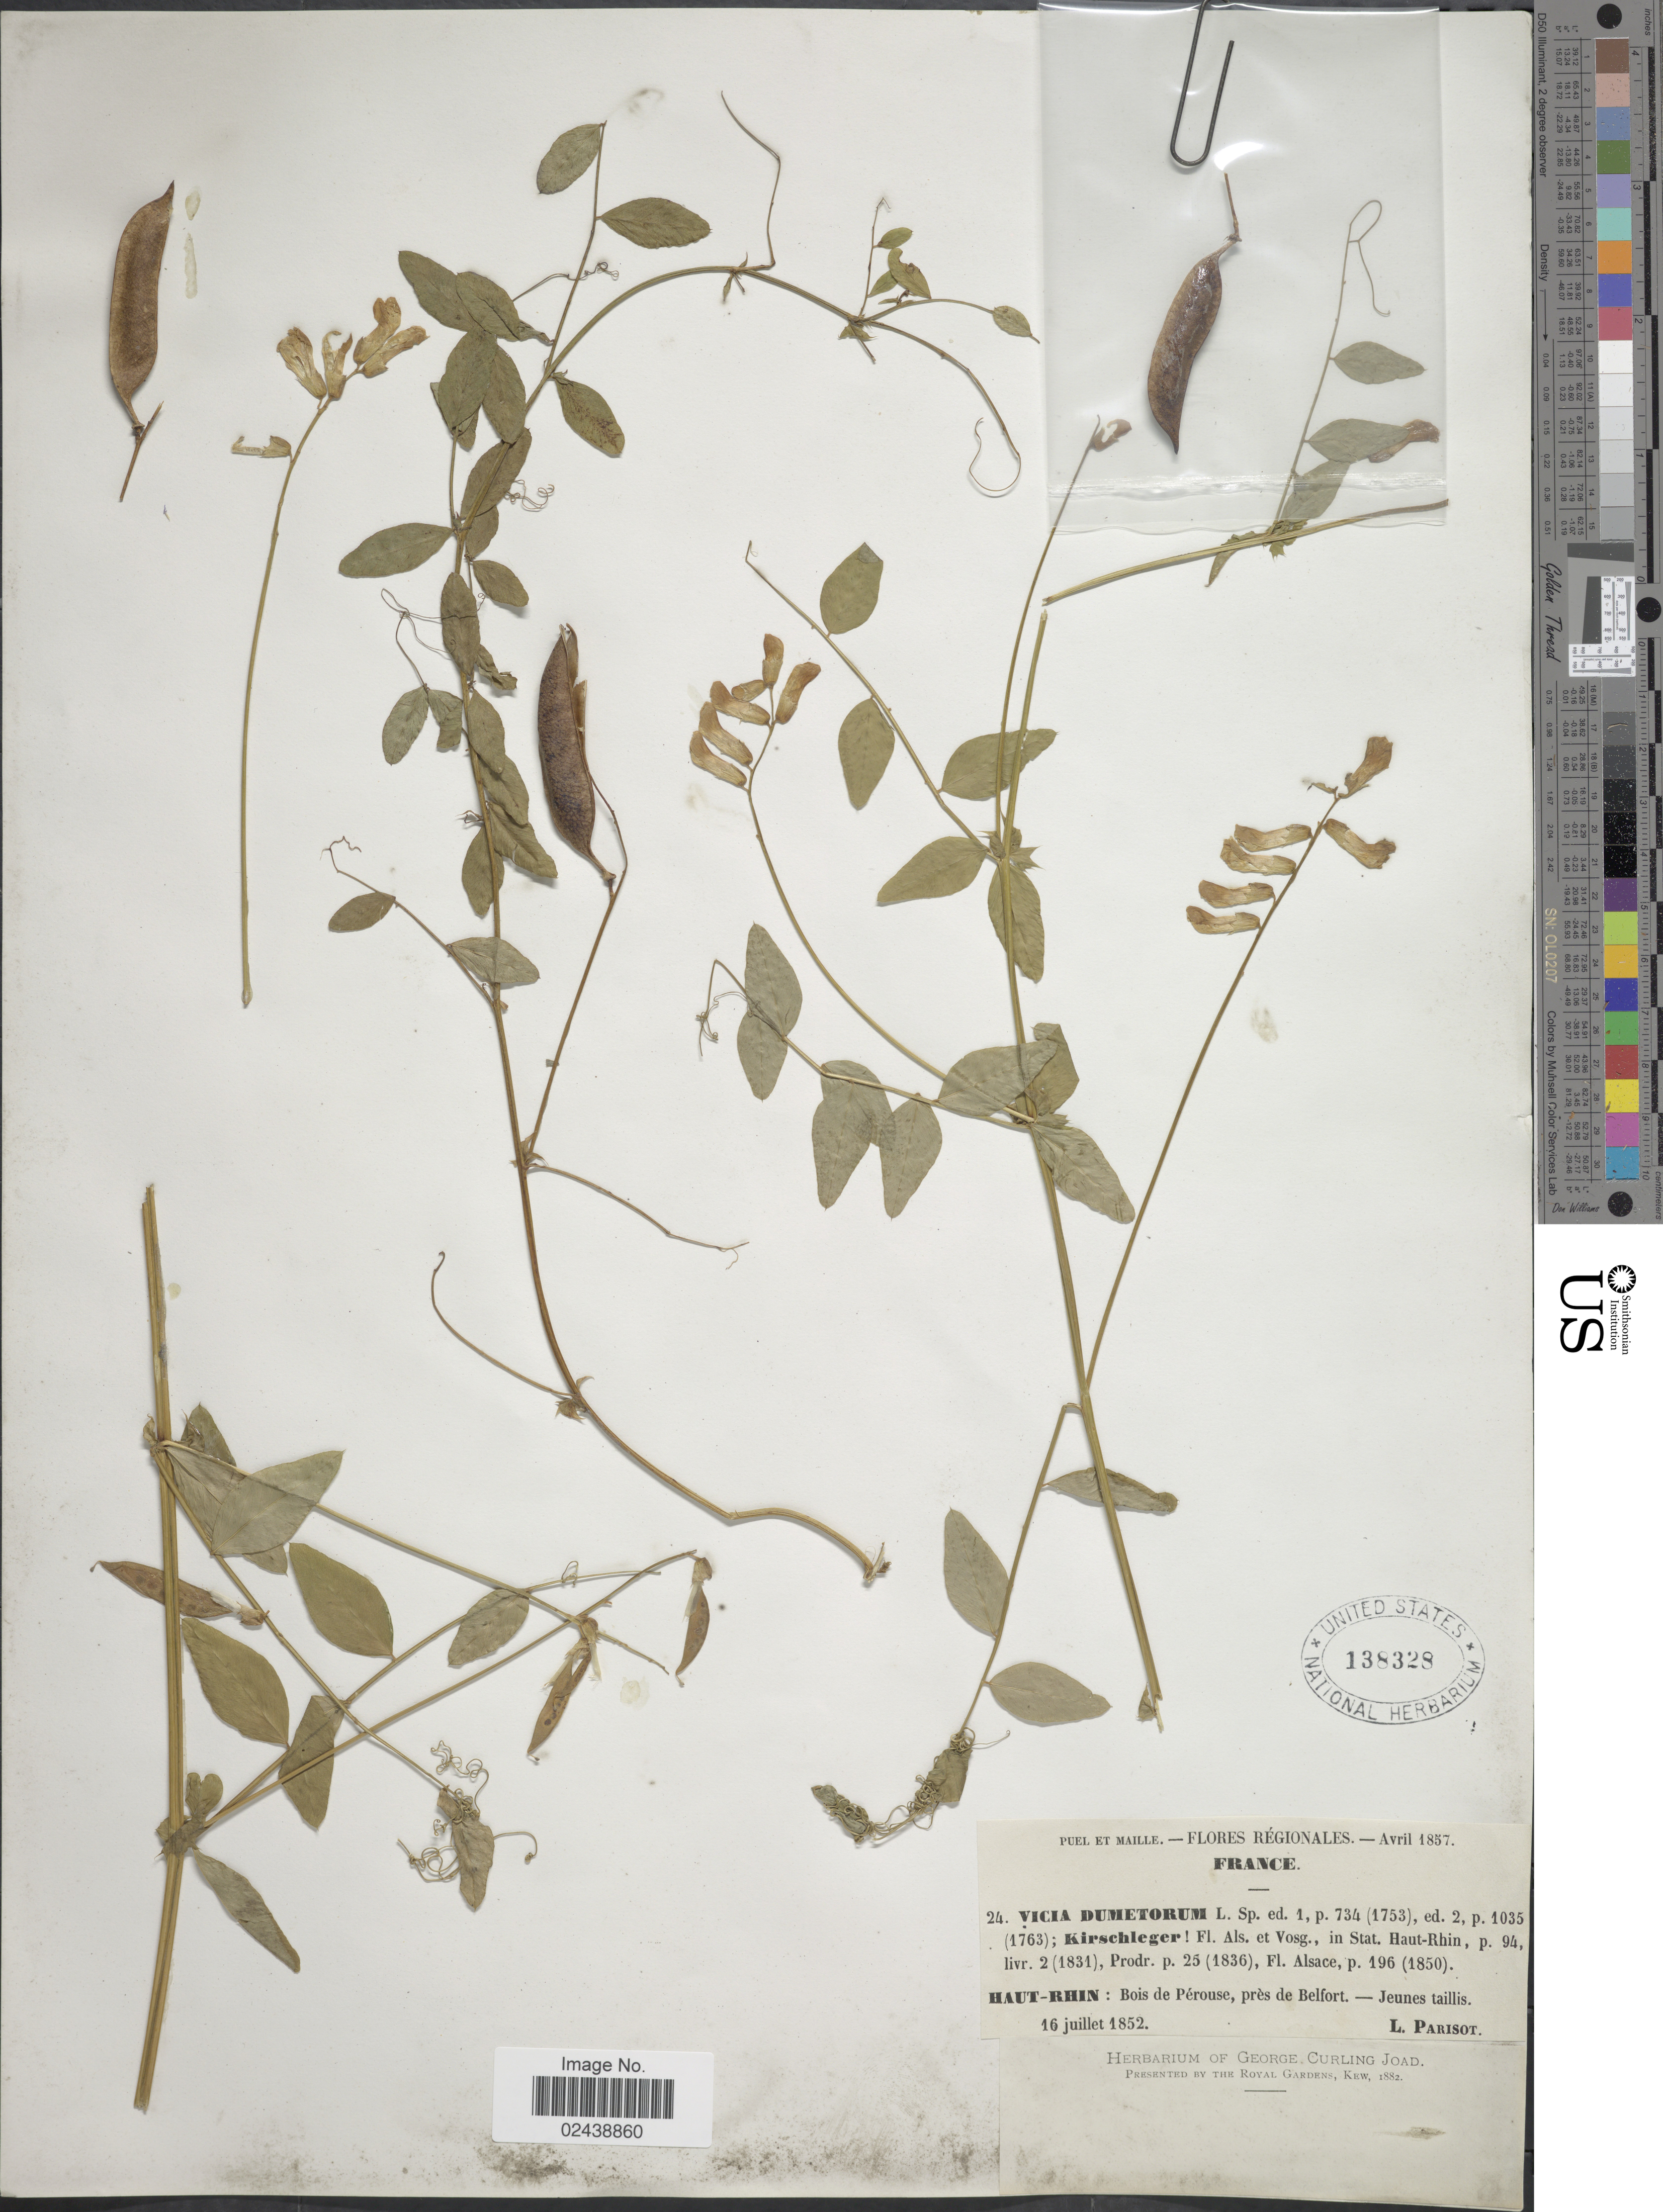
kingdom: Plantae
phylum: Tracheophyta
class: Magnoliopsida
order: Fabales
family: Fabaceae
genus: Vicia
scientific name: Vicia dumetorum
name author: L.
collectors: L. Parisot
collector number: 24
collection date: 1852-07-16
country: France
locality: Haut- Rhin: bois de Perouse, pres de Belfort - Juenes taillis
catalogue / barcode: US 138328